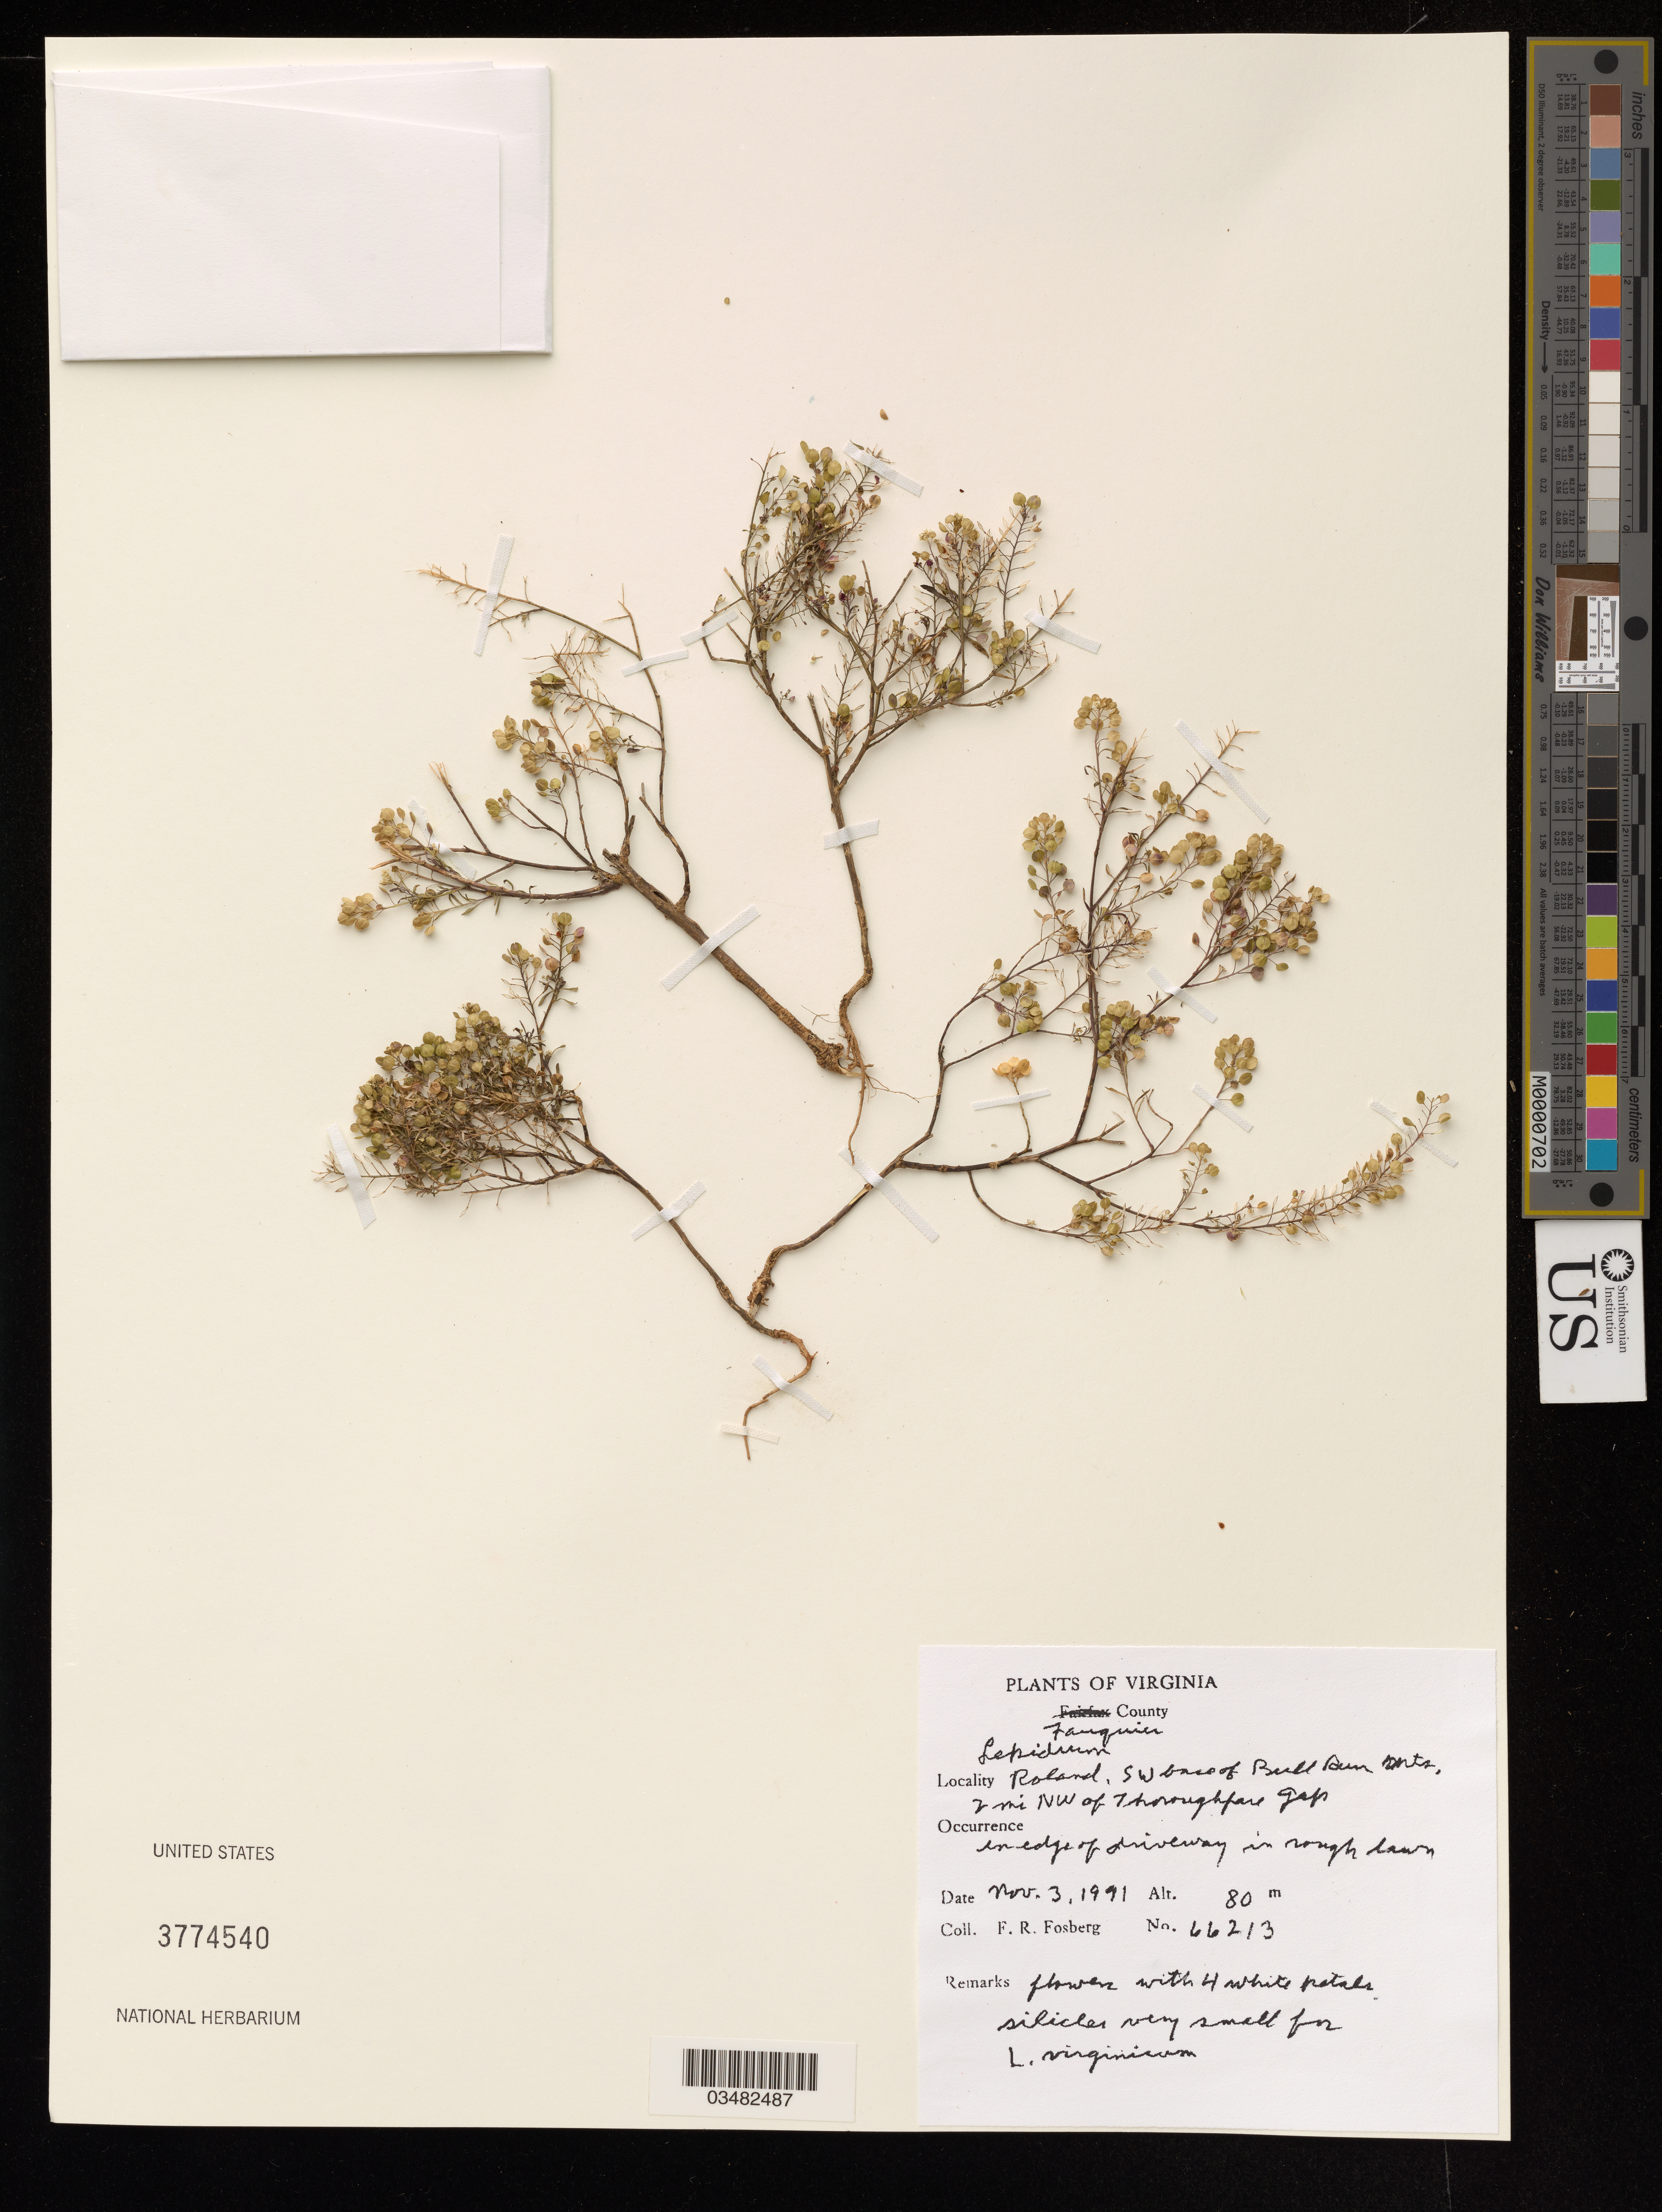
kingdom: Plantae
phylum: Tracheophyta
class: Magnoliopsida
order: Brassicales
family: Brassicaceae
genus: Lepidium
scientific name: Lepidium sp.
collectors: F. R. Fosberg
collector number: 66213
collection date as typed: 03 Nov 1991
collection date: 1991-11-03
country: United States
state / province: Virginia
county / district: Fauquier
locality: Roland, SW base of Bull Run Mts., 2 mi. NW of Thorofare Gap.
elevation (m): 80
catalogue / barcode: US 3774540